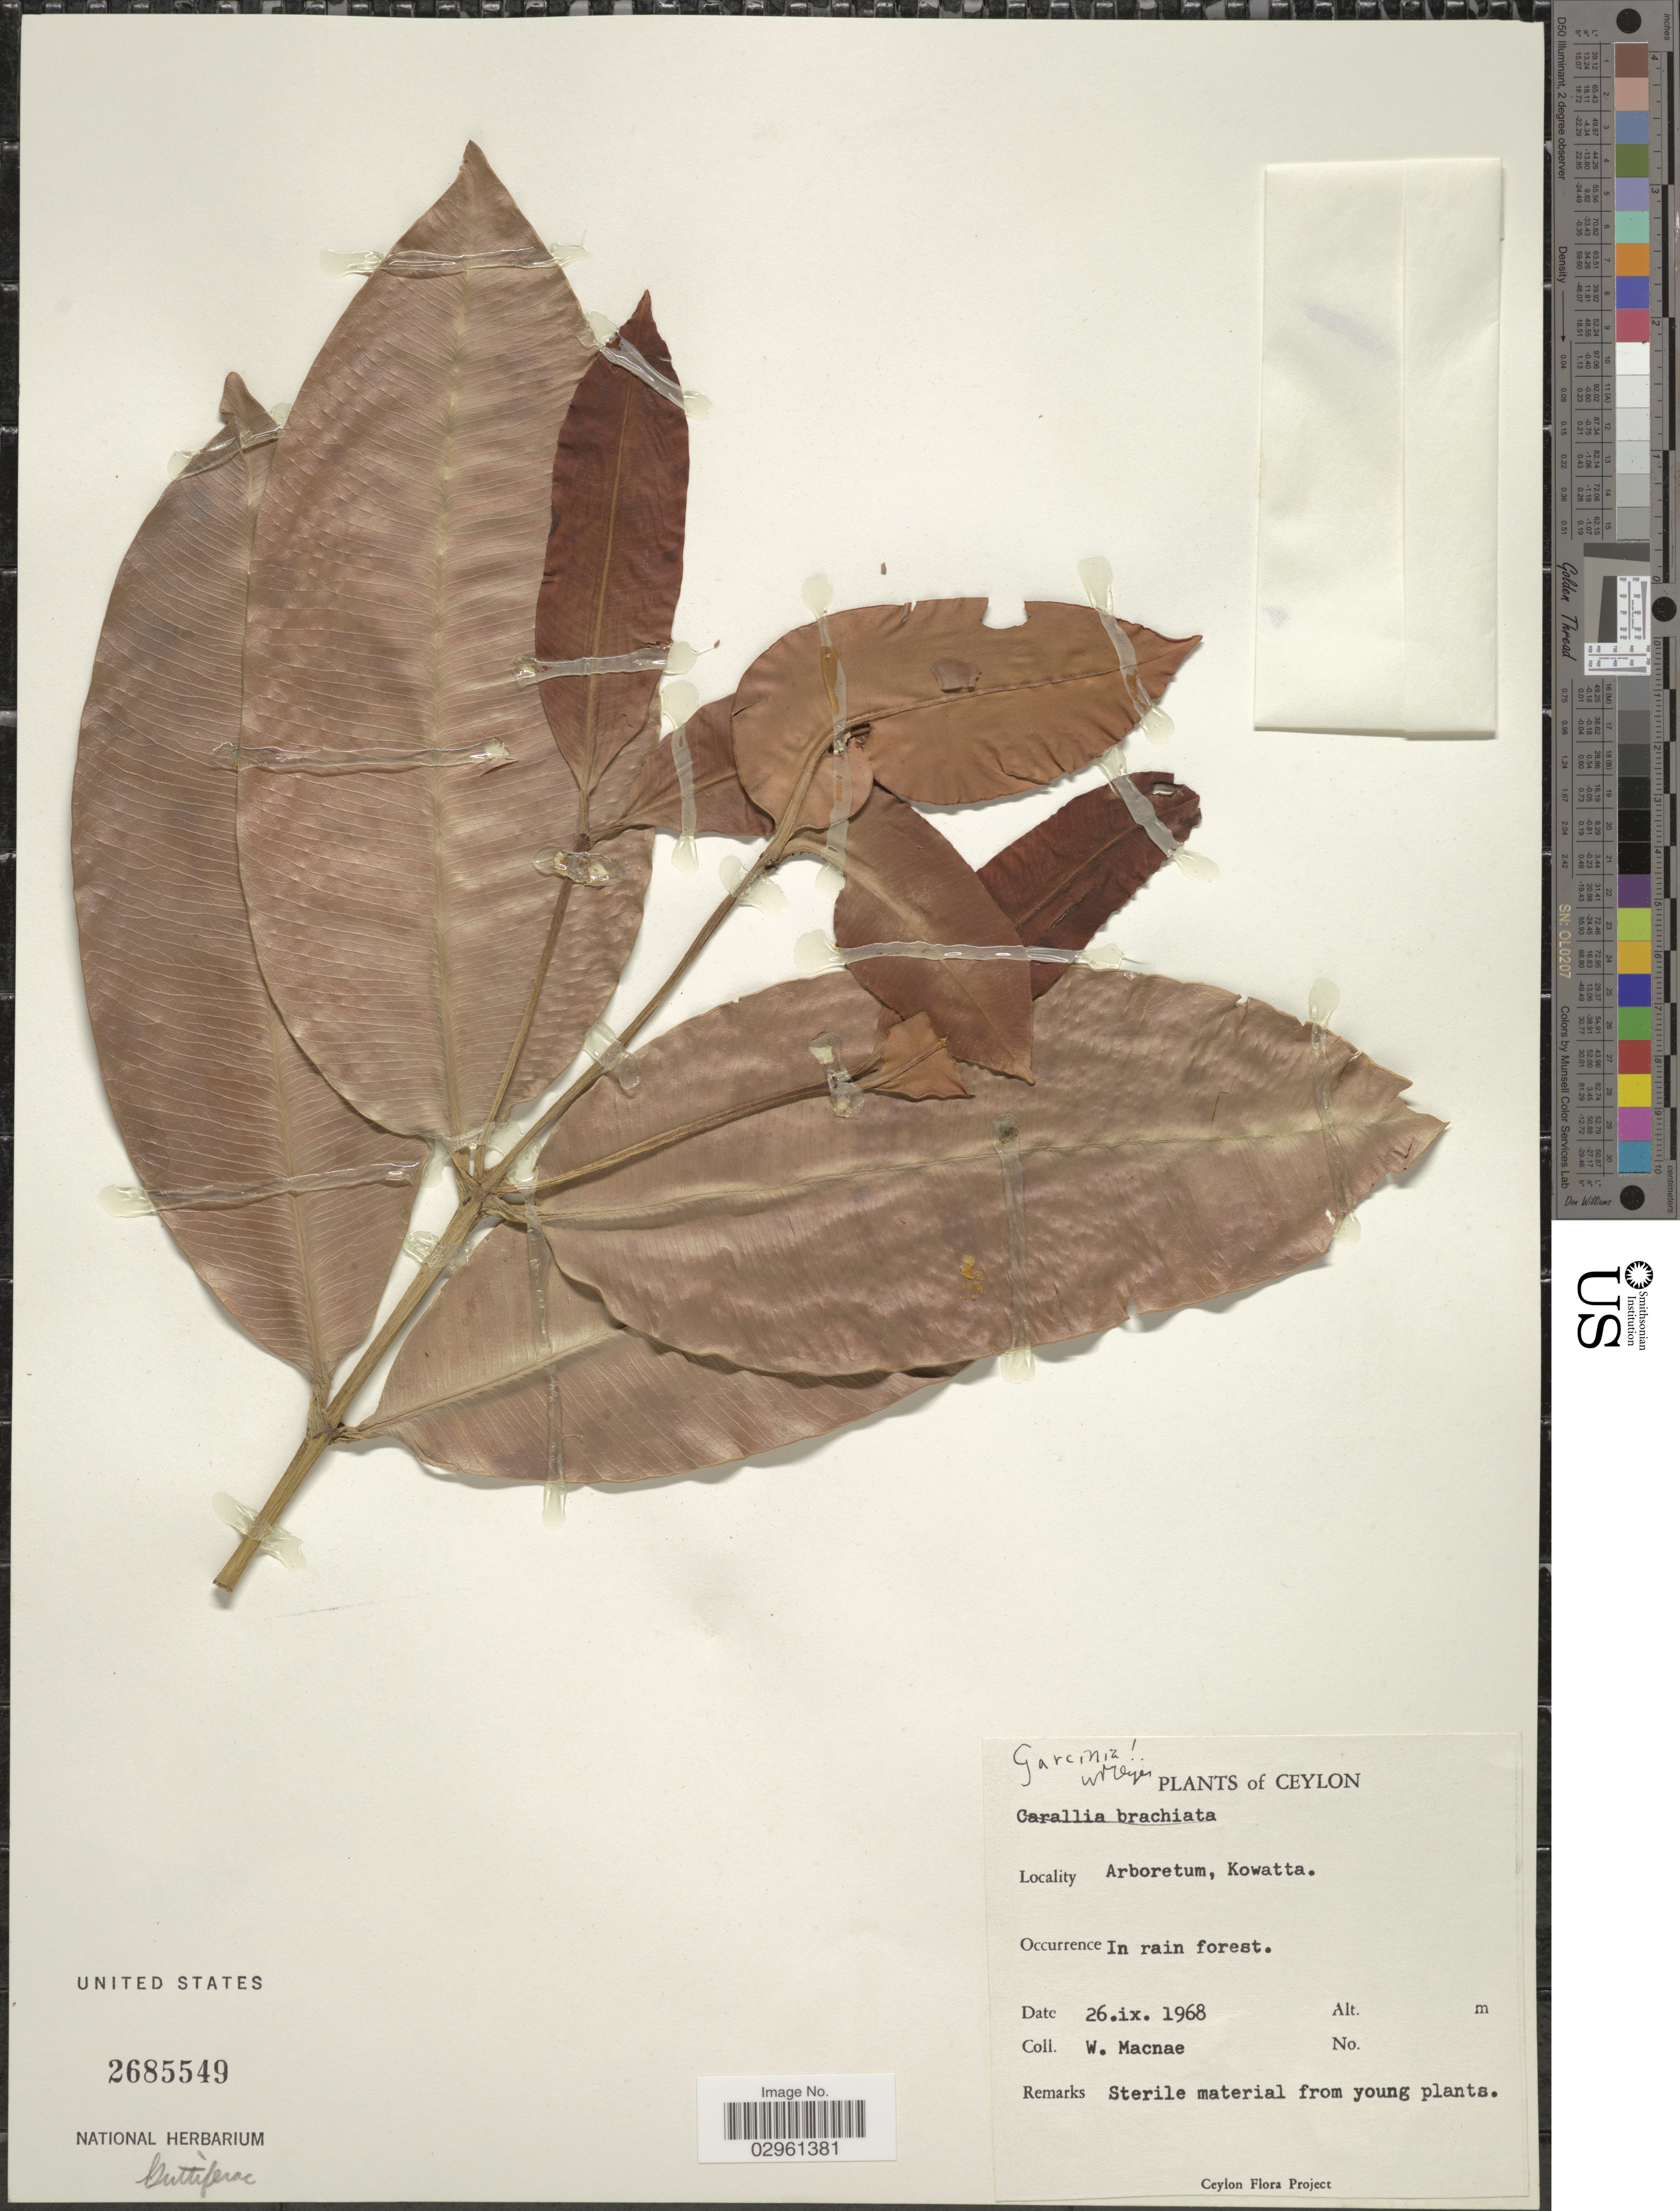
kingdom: Plantae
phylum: Tracheophyta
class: Magnoliopsida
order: Malpighiales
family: Clusiaceae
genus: Garcinia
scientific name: Garcinia sp.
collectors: W. MacNae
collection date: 1968-09-26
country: Sri Lanka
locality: Ceylon. Arboretum, Kowatta.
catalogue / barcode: US 2685549